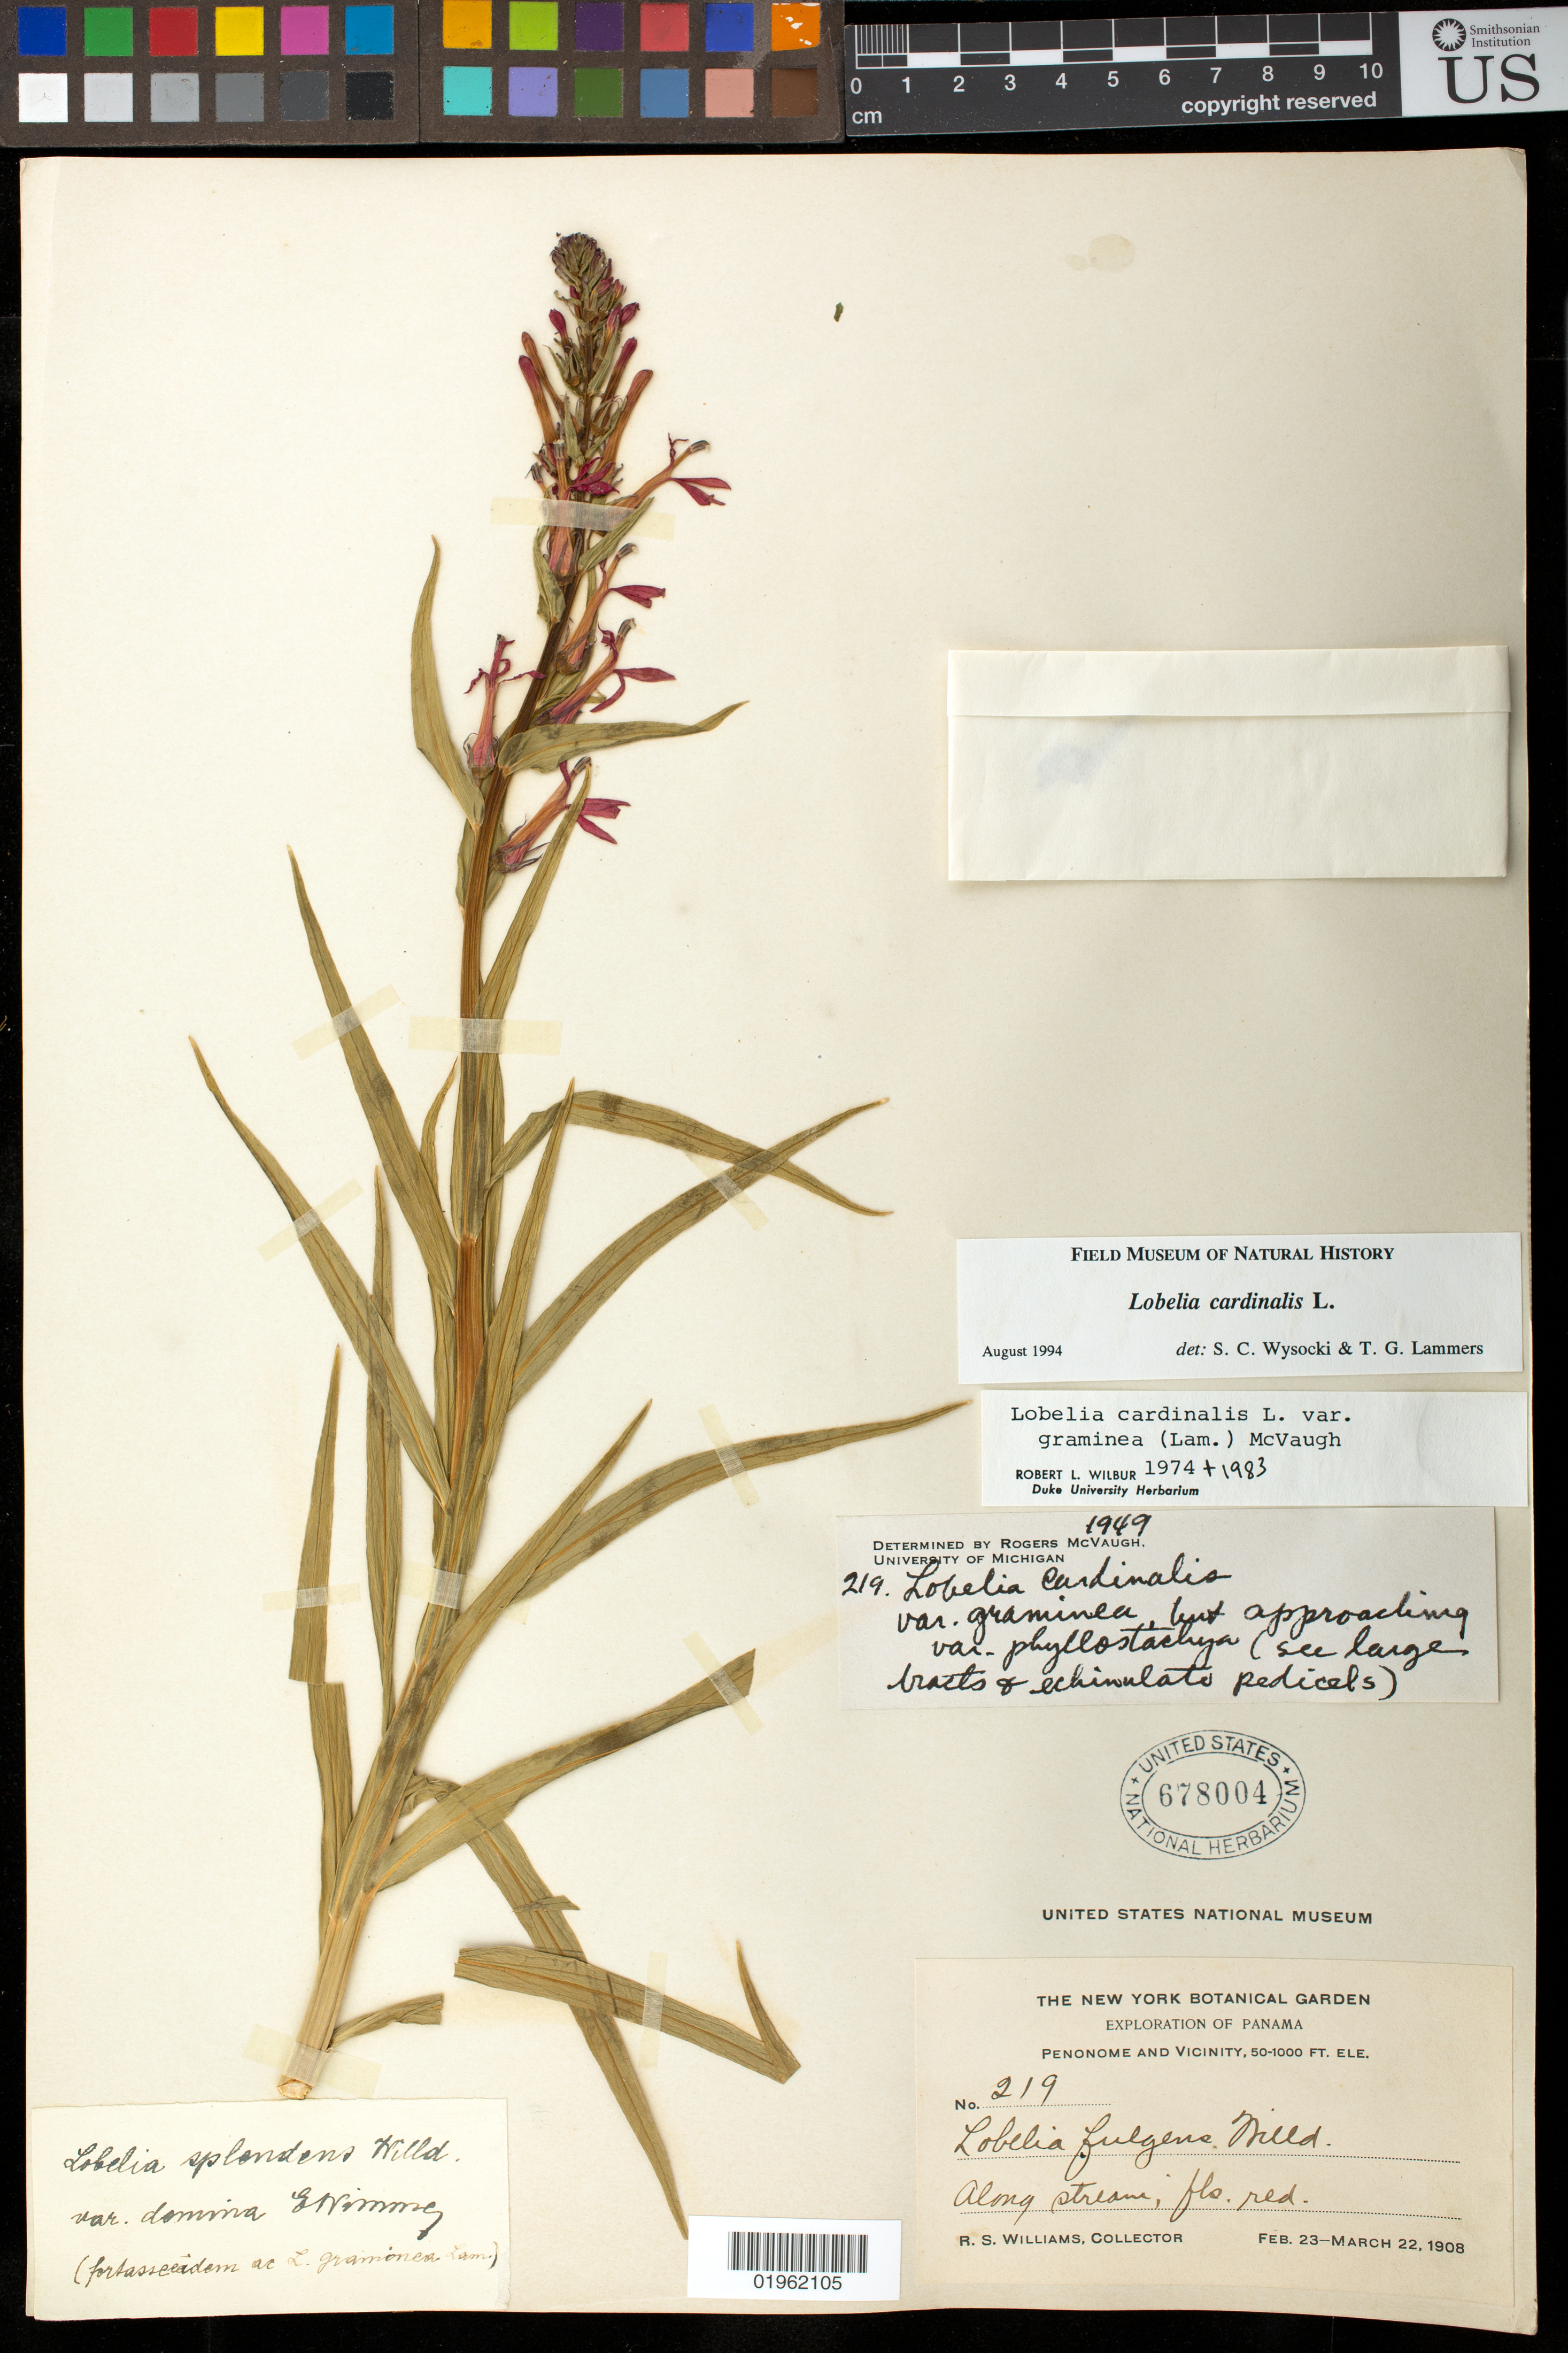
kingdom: Plantae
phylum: Tracheophyta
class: Magnoliopsida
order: Asterales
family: Campanulaceae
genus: Lobelia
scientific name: Lobelia cardinalis subsp. graminea var. (Lam.) McVaugh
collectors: R. S. Williams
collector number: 219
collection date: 1908-02-23/1908-03-22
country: Panama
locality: Penonome and Vicinity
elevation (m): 15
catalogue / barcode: US 678004